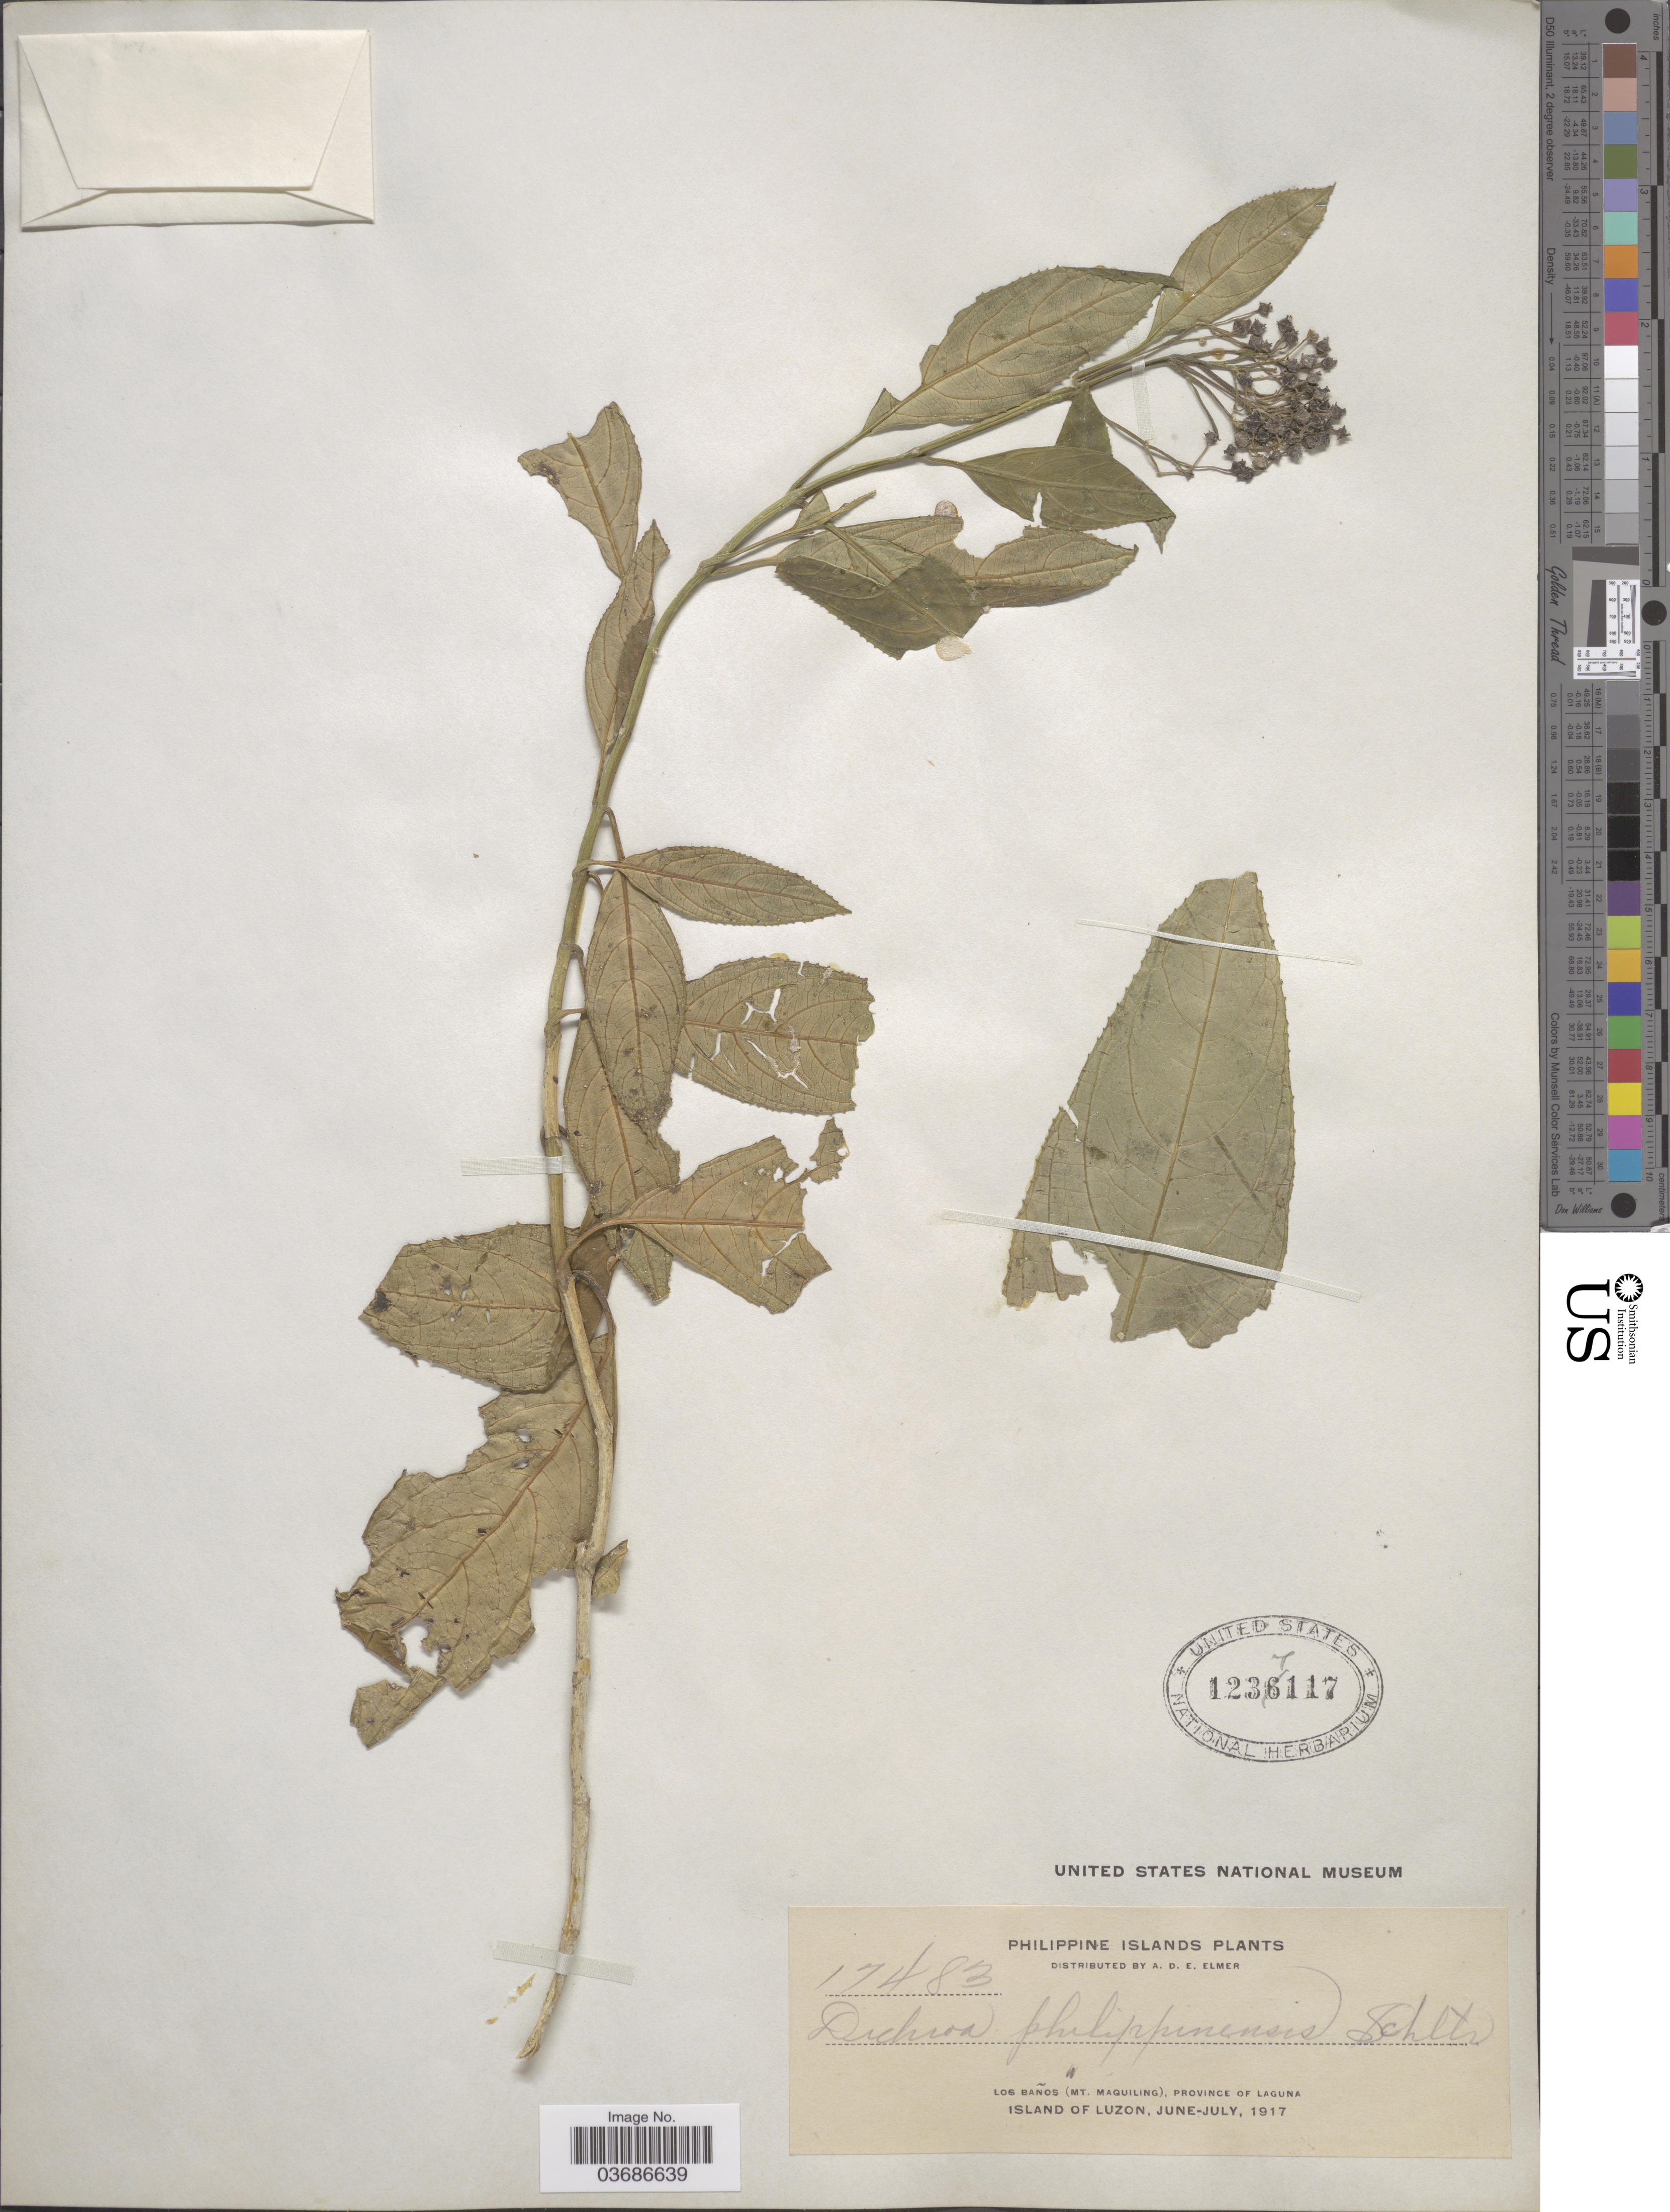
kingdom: Plantae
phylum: Tracheophyta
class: Magnoliopsida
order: Cornales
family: Hydrangeaceae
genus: Hydrangea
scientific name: Hydrangea febrifuga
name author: (Lour.) Y. De Smet & C. Granados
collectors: A. D. E. Elmer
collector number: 17483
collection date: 1917-06/1917-07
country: Philippines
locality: Philippine Islands. Los Baños (Mt. Maquiling), Province of Laguna. Island of Luzon.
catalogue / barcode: US 1237117